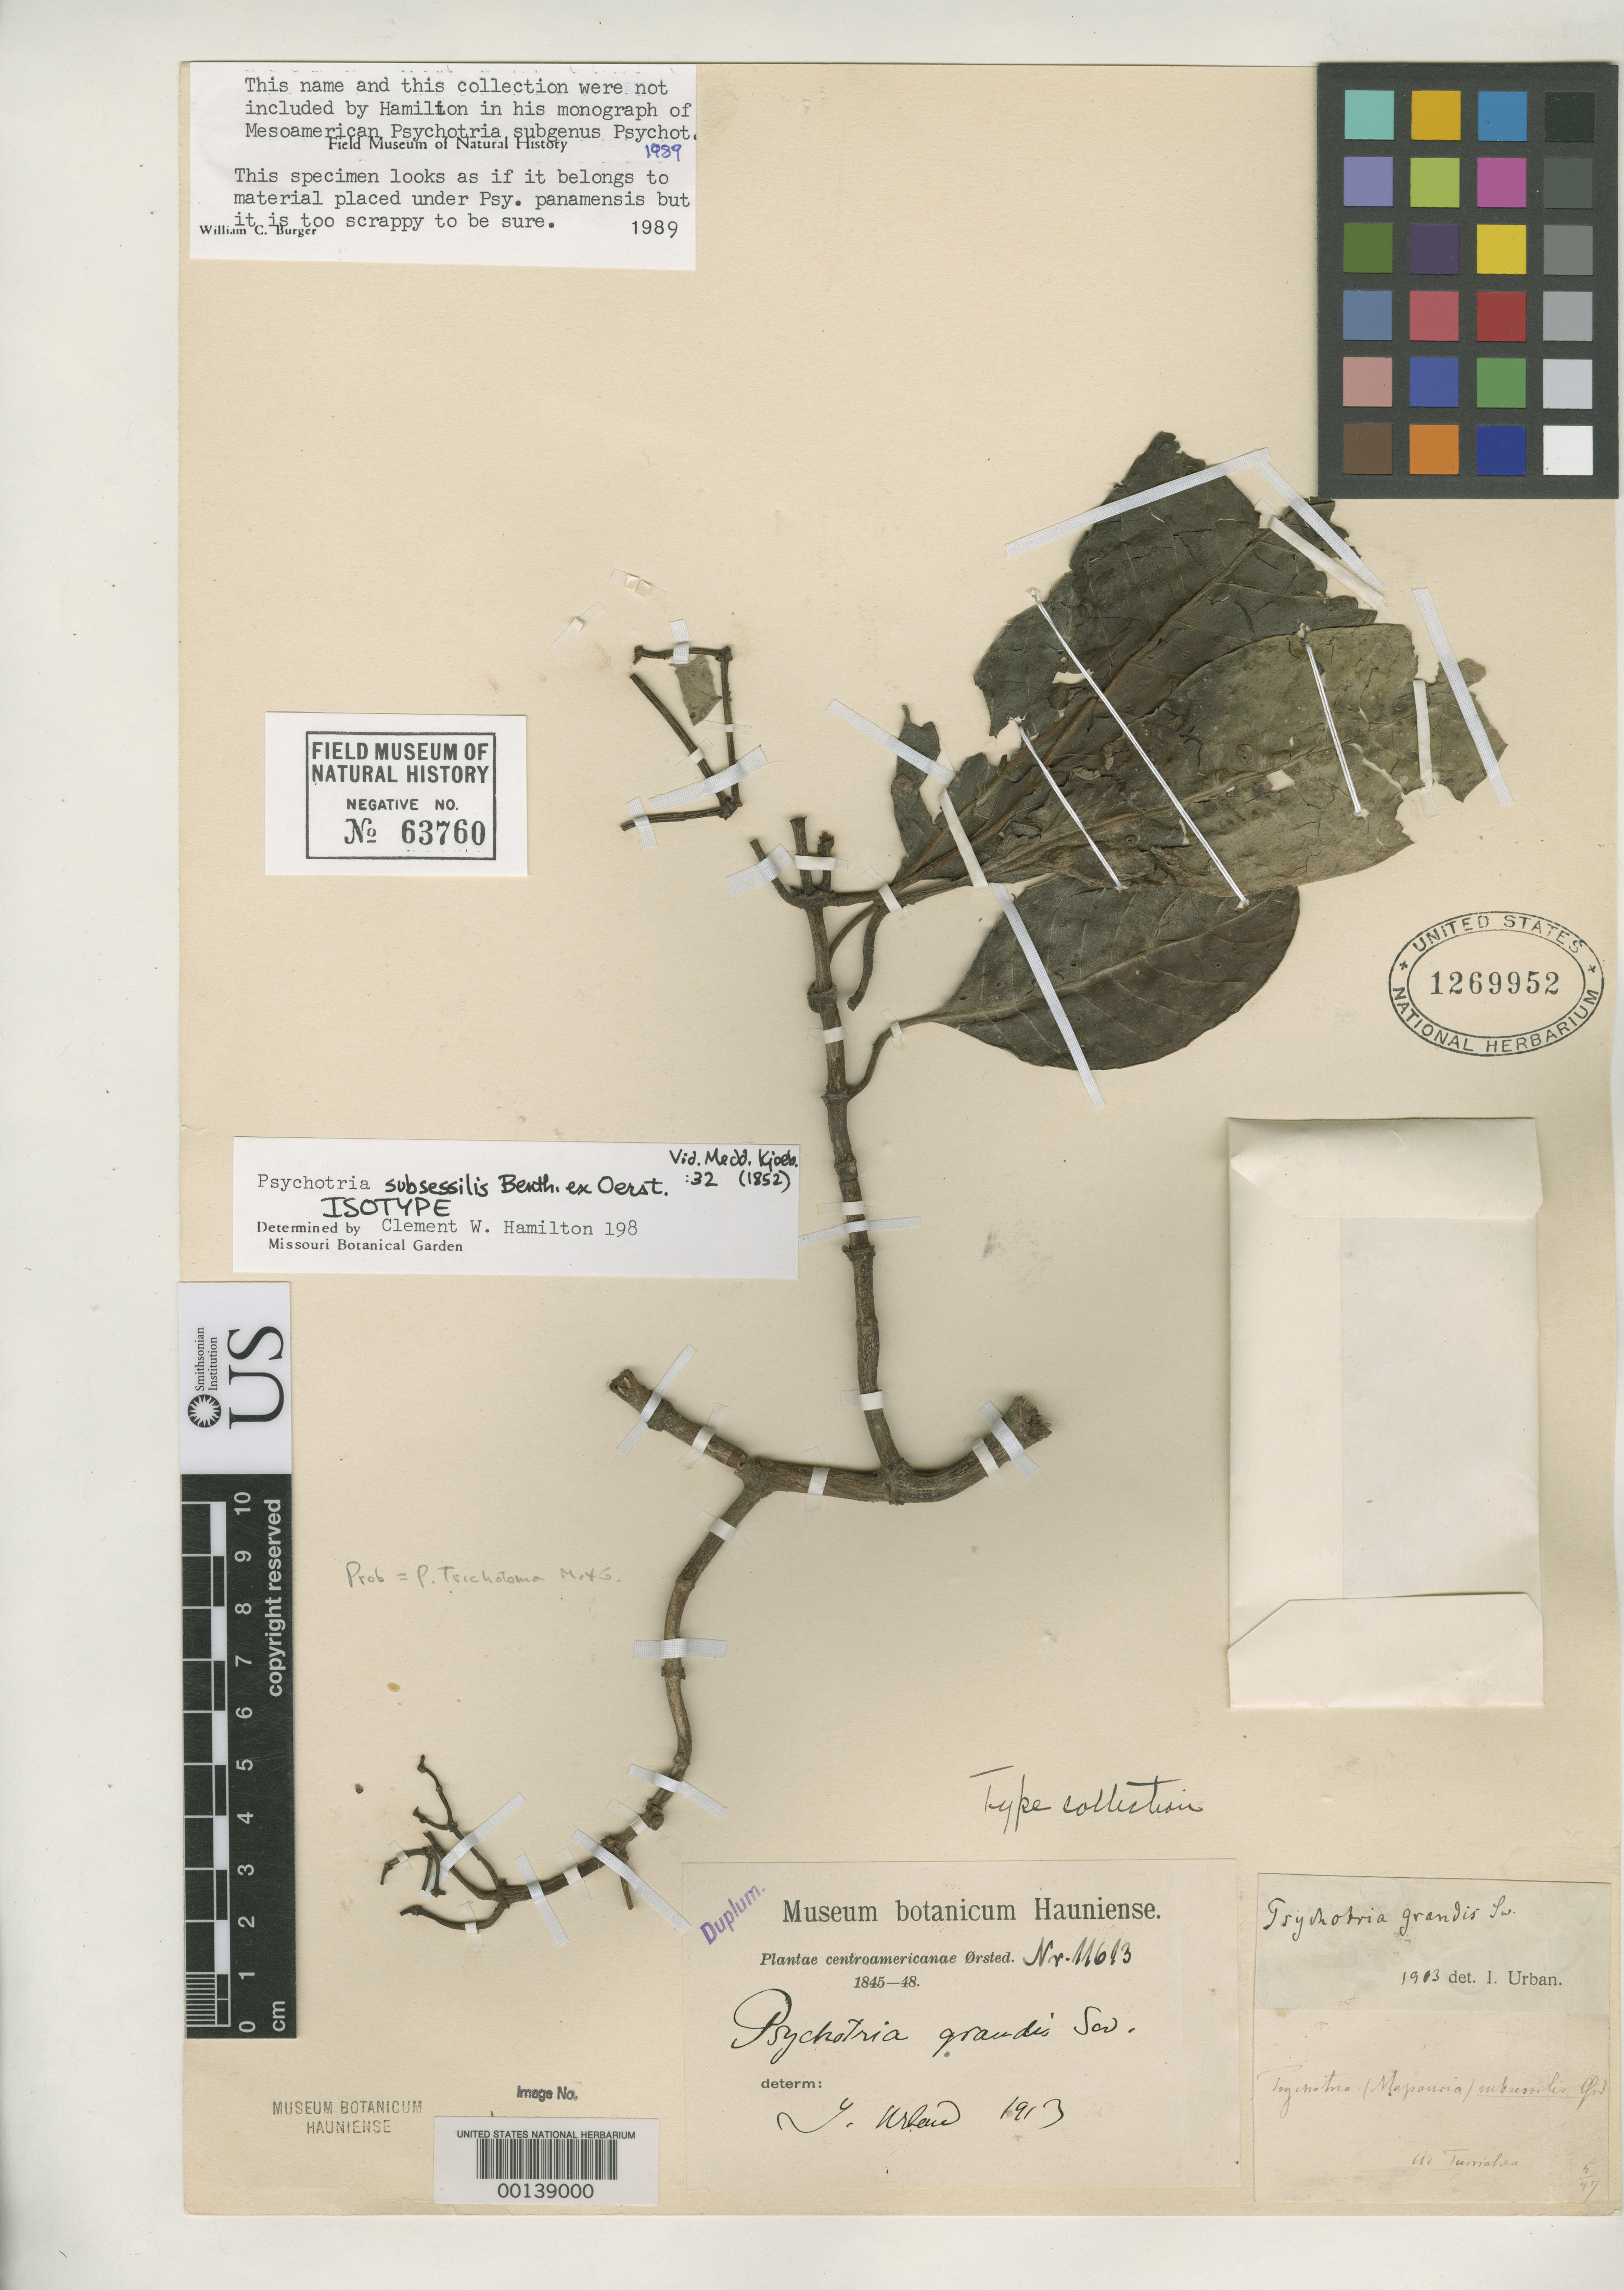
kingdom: Plantae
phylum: Tracheophyta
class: Magnoliopsida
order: Gentianales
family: Rubiaceae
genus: Psychotria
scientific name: Psychotria subsessilis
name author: Benth.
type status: Isotype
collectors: A. S. Oersted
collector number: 11613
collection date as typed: May 1847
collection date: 1847-05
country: Costa Rica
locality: Turrialba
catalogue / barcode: US 1269952